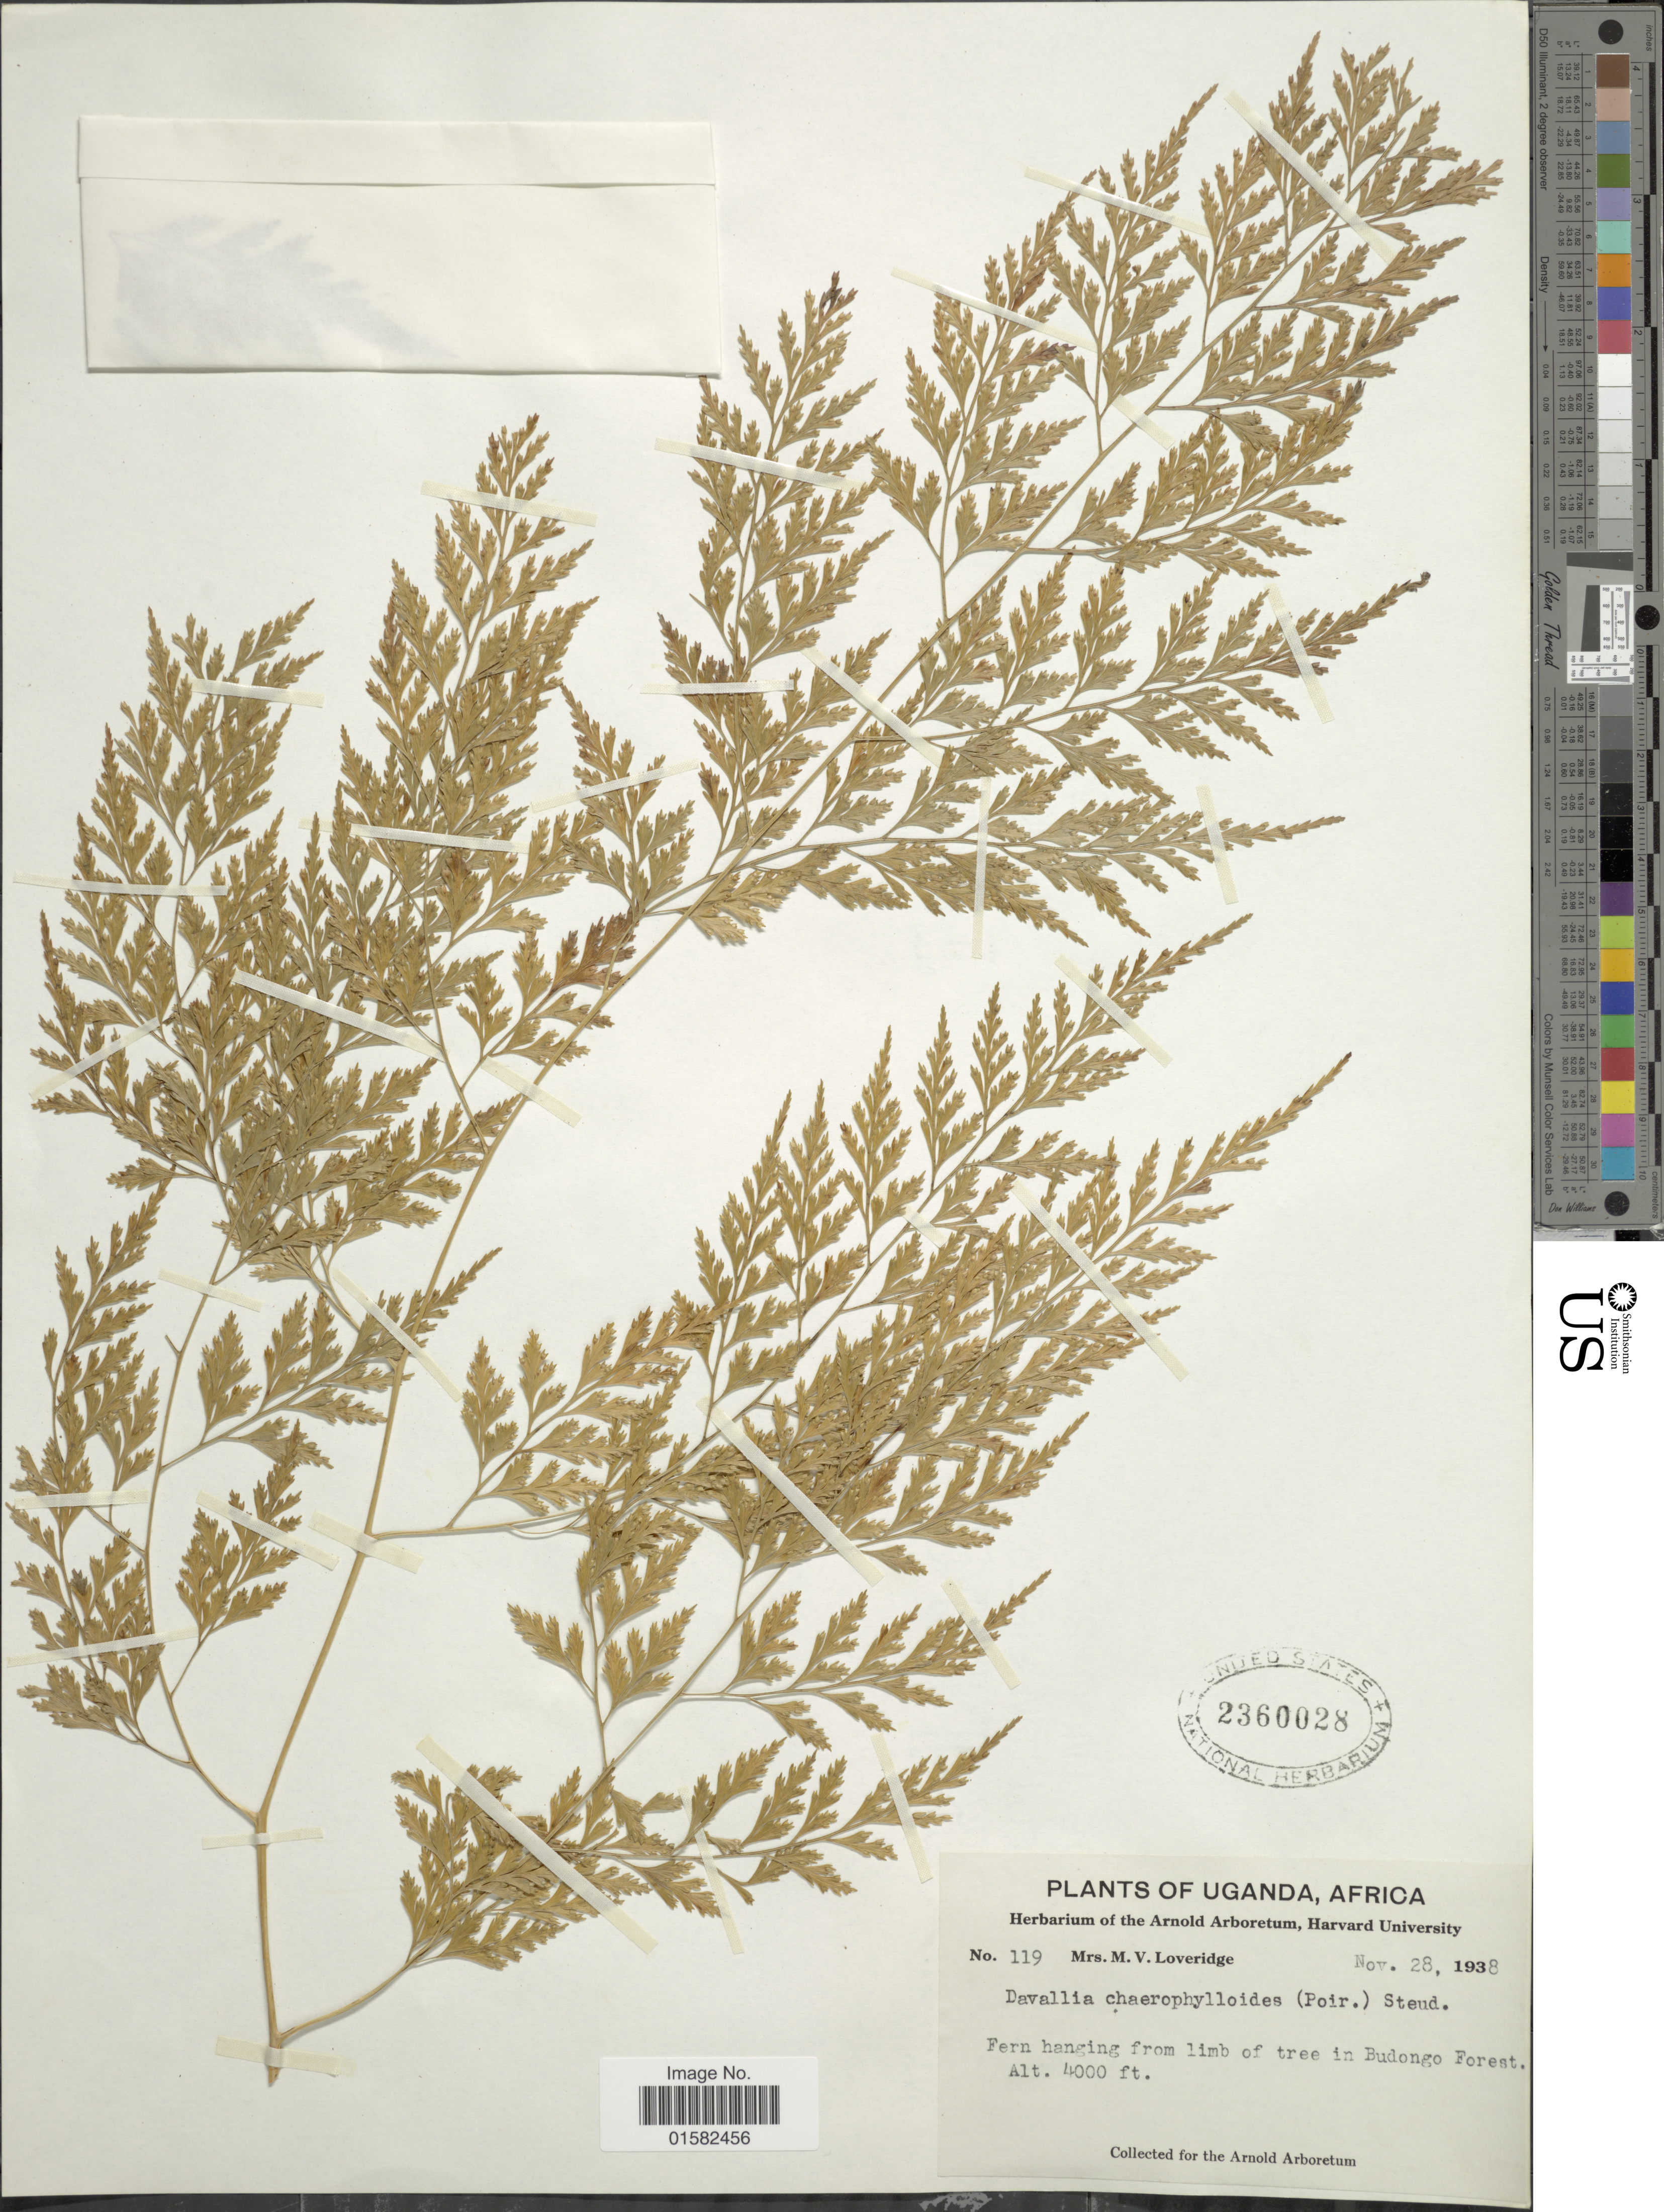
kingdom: Plantae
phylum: Tracheophyta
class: Polypodiopsida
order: Polypodiales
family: Davalliaceae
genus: Wibelia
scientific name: Wibelia chaerophylloides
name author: (Poir.) M. Kato & Tsutsumi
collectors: M. Loveridge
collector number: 119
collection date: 1938-11-28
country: Uganda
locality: Fern hanging from limb of tree in Budongo forest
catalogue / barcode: US 2360028